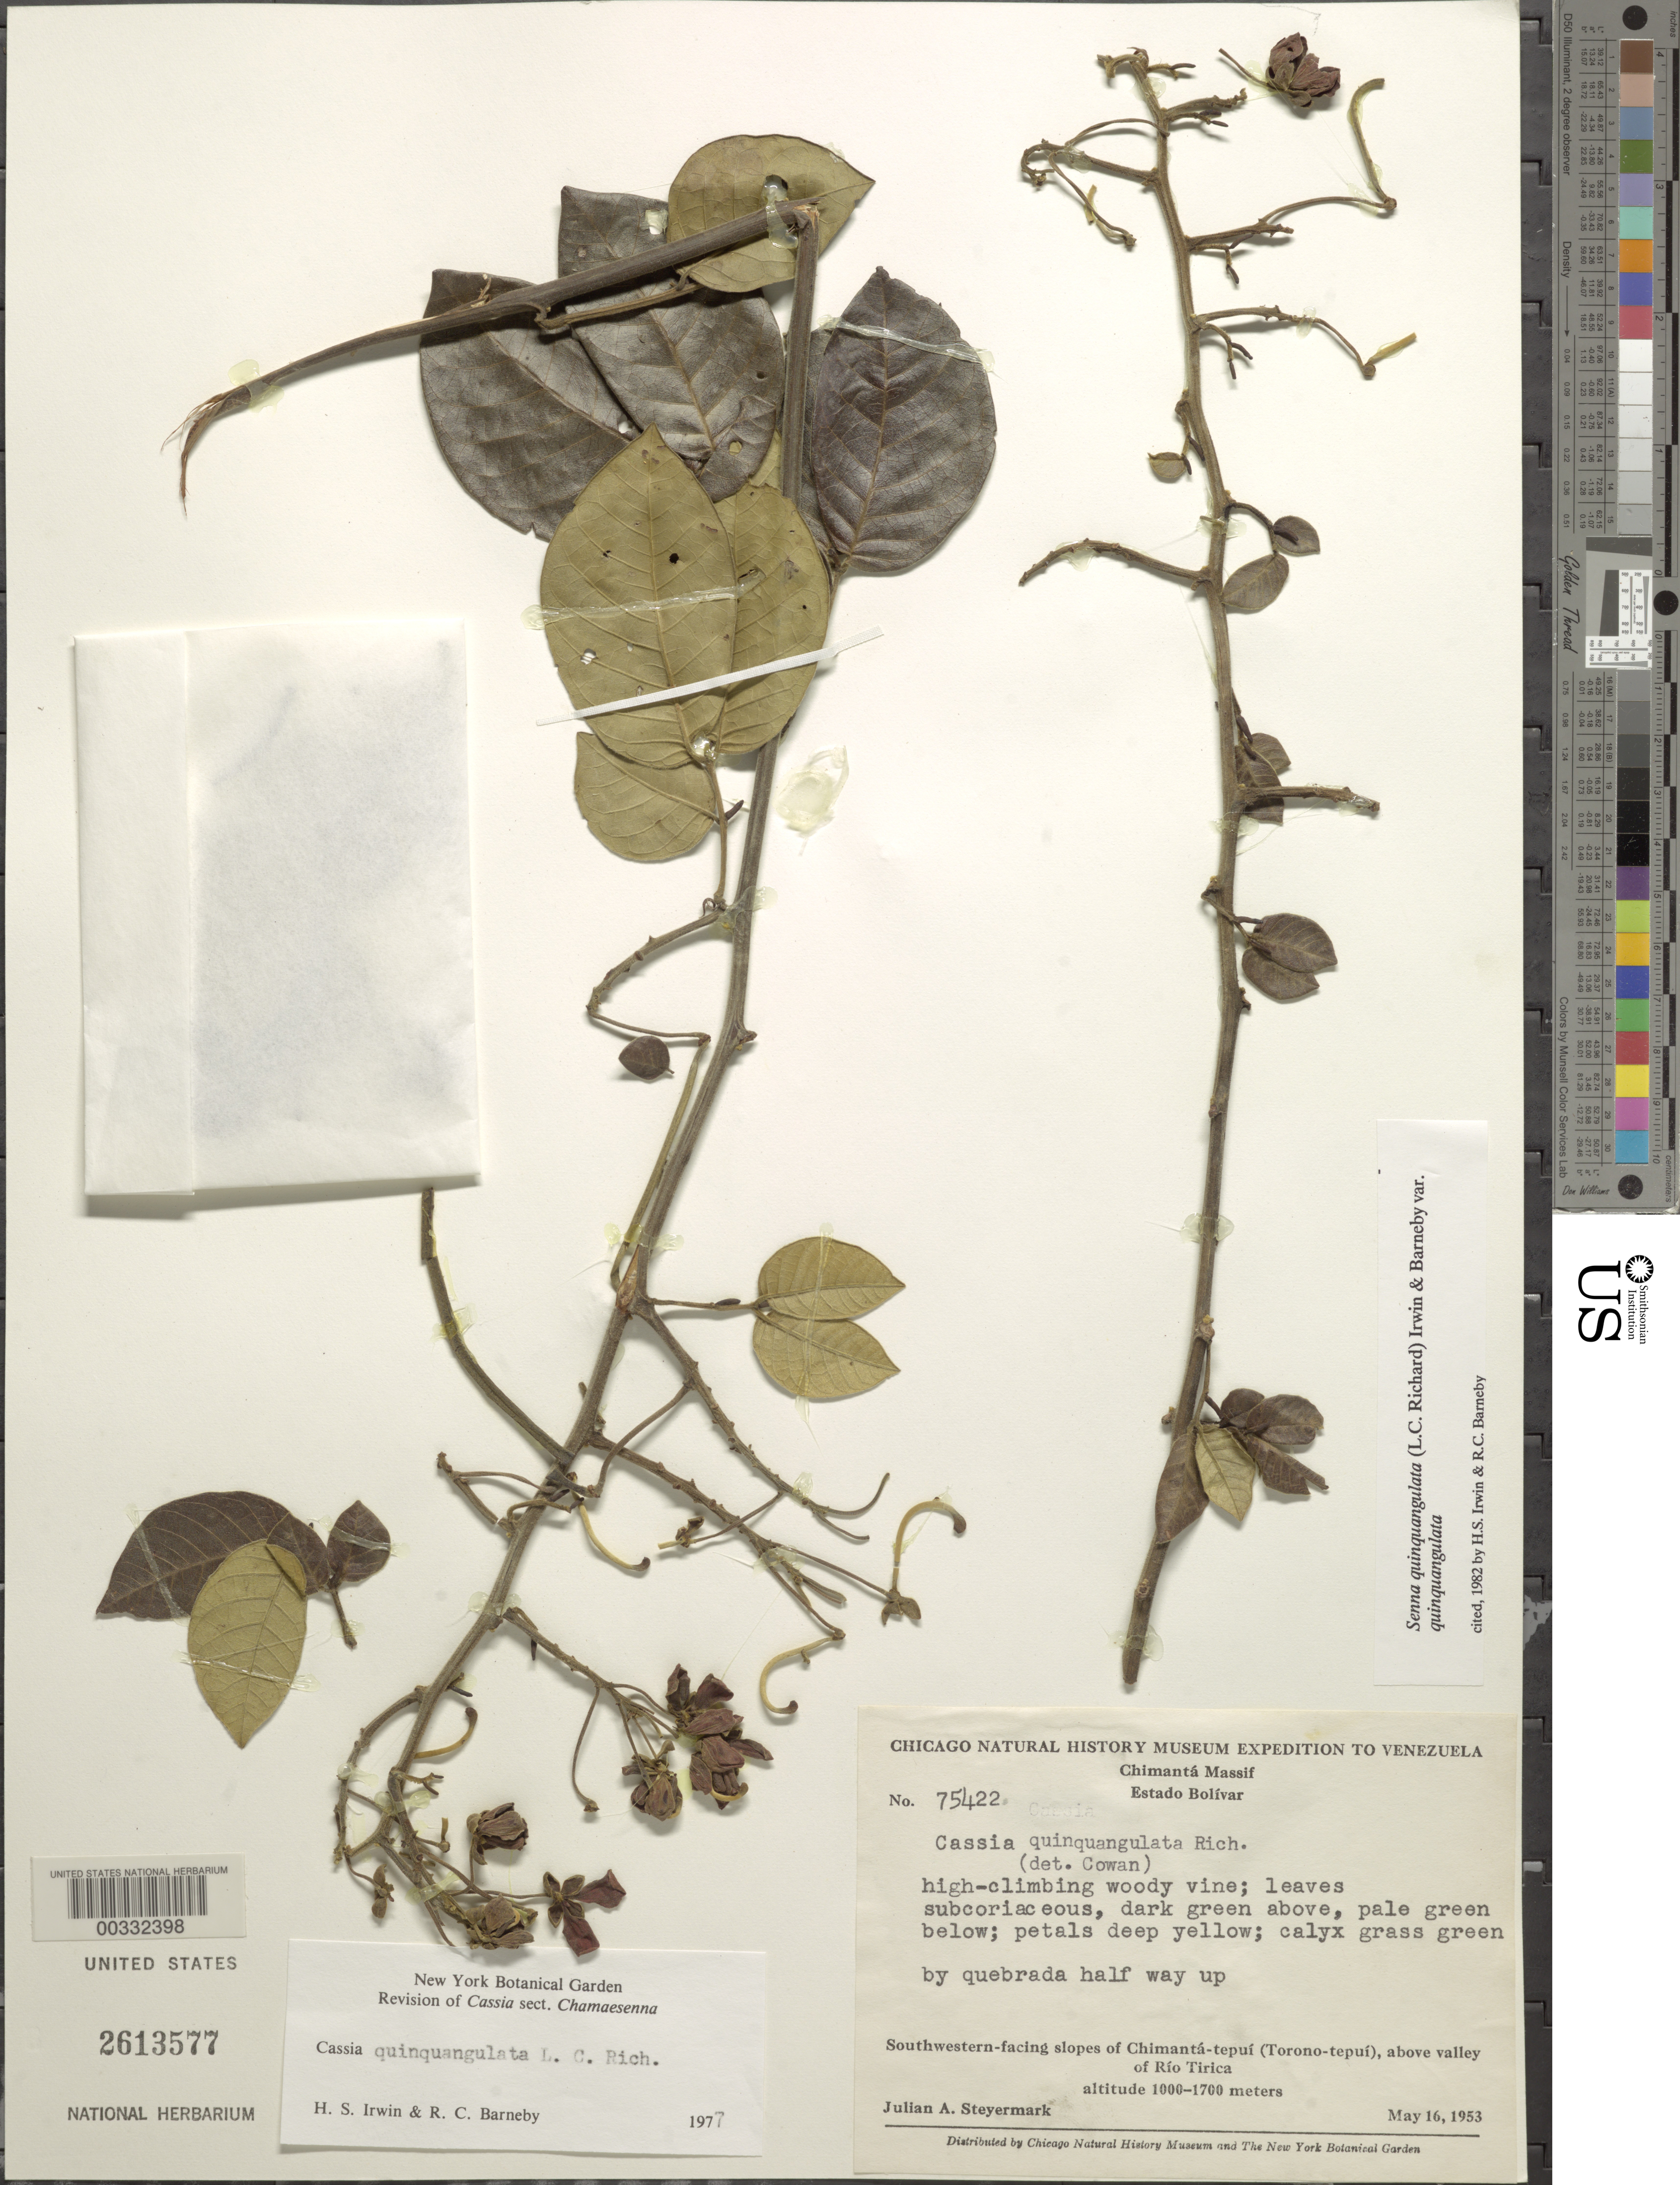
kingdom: Plantae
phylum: Tracheophyta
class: Magnoliopsida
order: Fabales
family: Fabaceae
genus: Senna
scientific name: Senna quinquangulata var. quinquangulata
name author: H.S. Irwin & Barneby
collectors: J. Steyermark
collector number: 75422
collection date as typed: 16 May 1953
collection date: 1953-05-16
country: Venezuela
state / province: Bolivar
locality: By quebrada half way up; sw facing slopes of chimanta-tepui (torono-tepui) above valley of rio tirica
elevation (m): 1000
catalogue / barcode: US 2613577